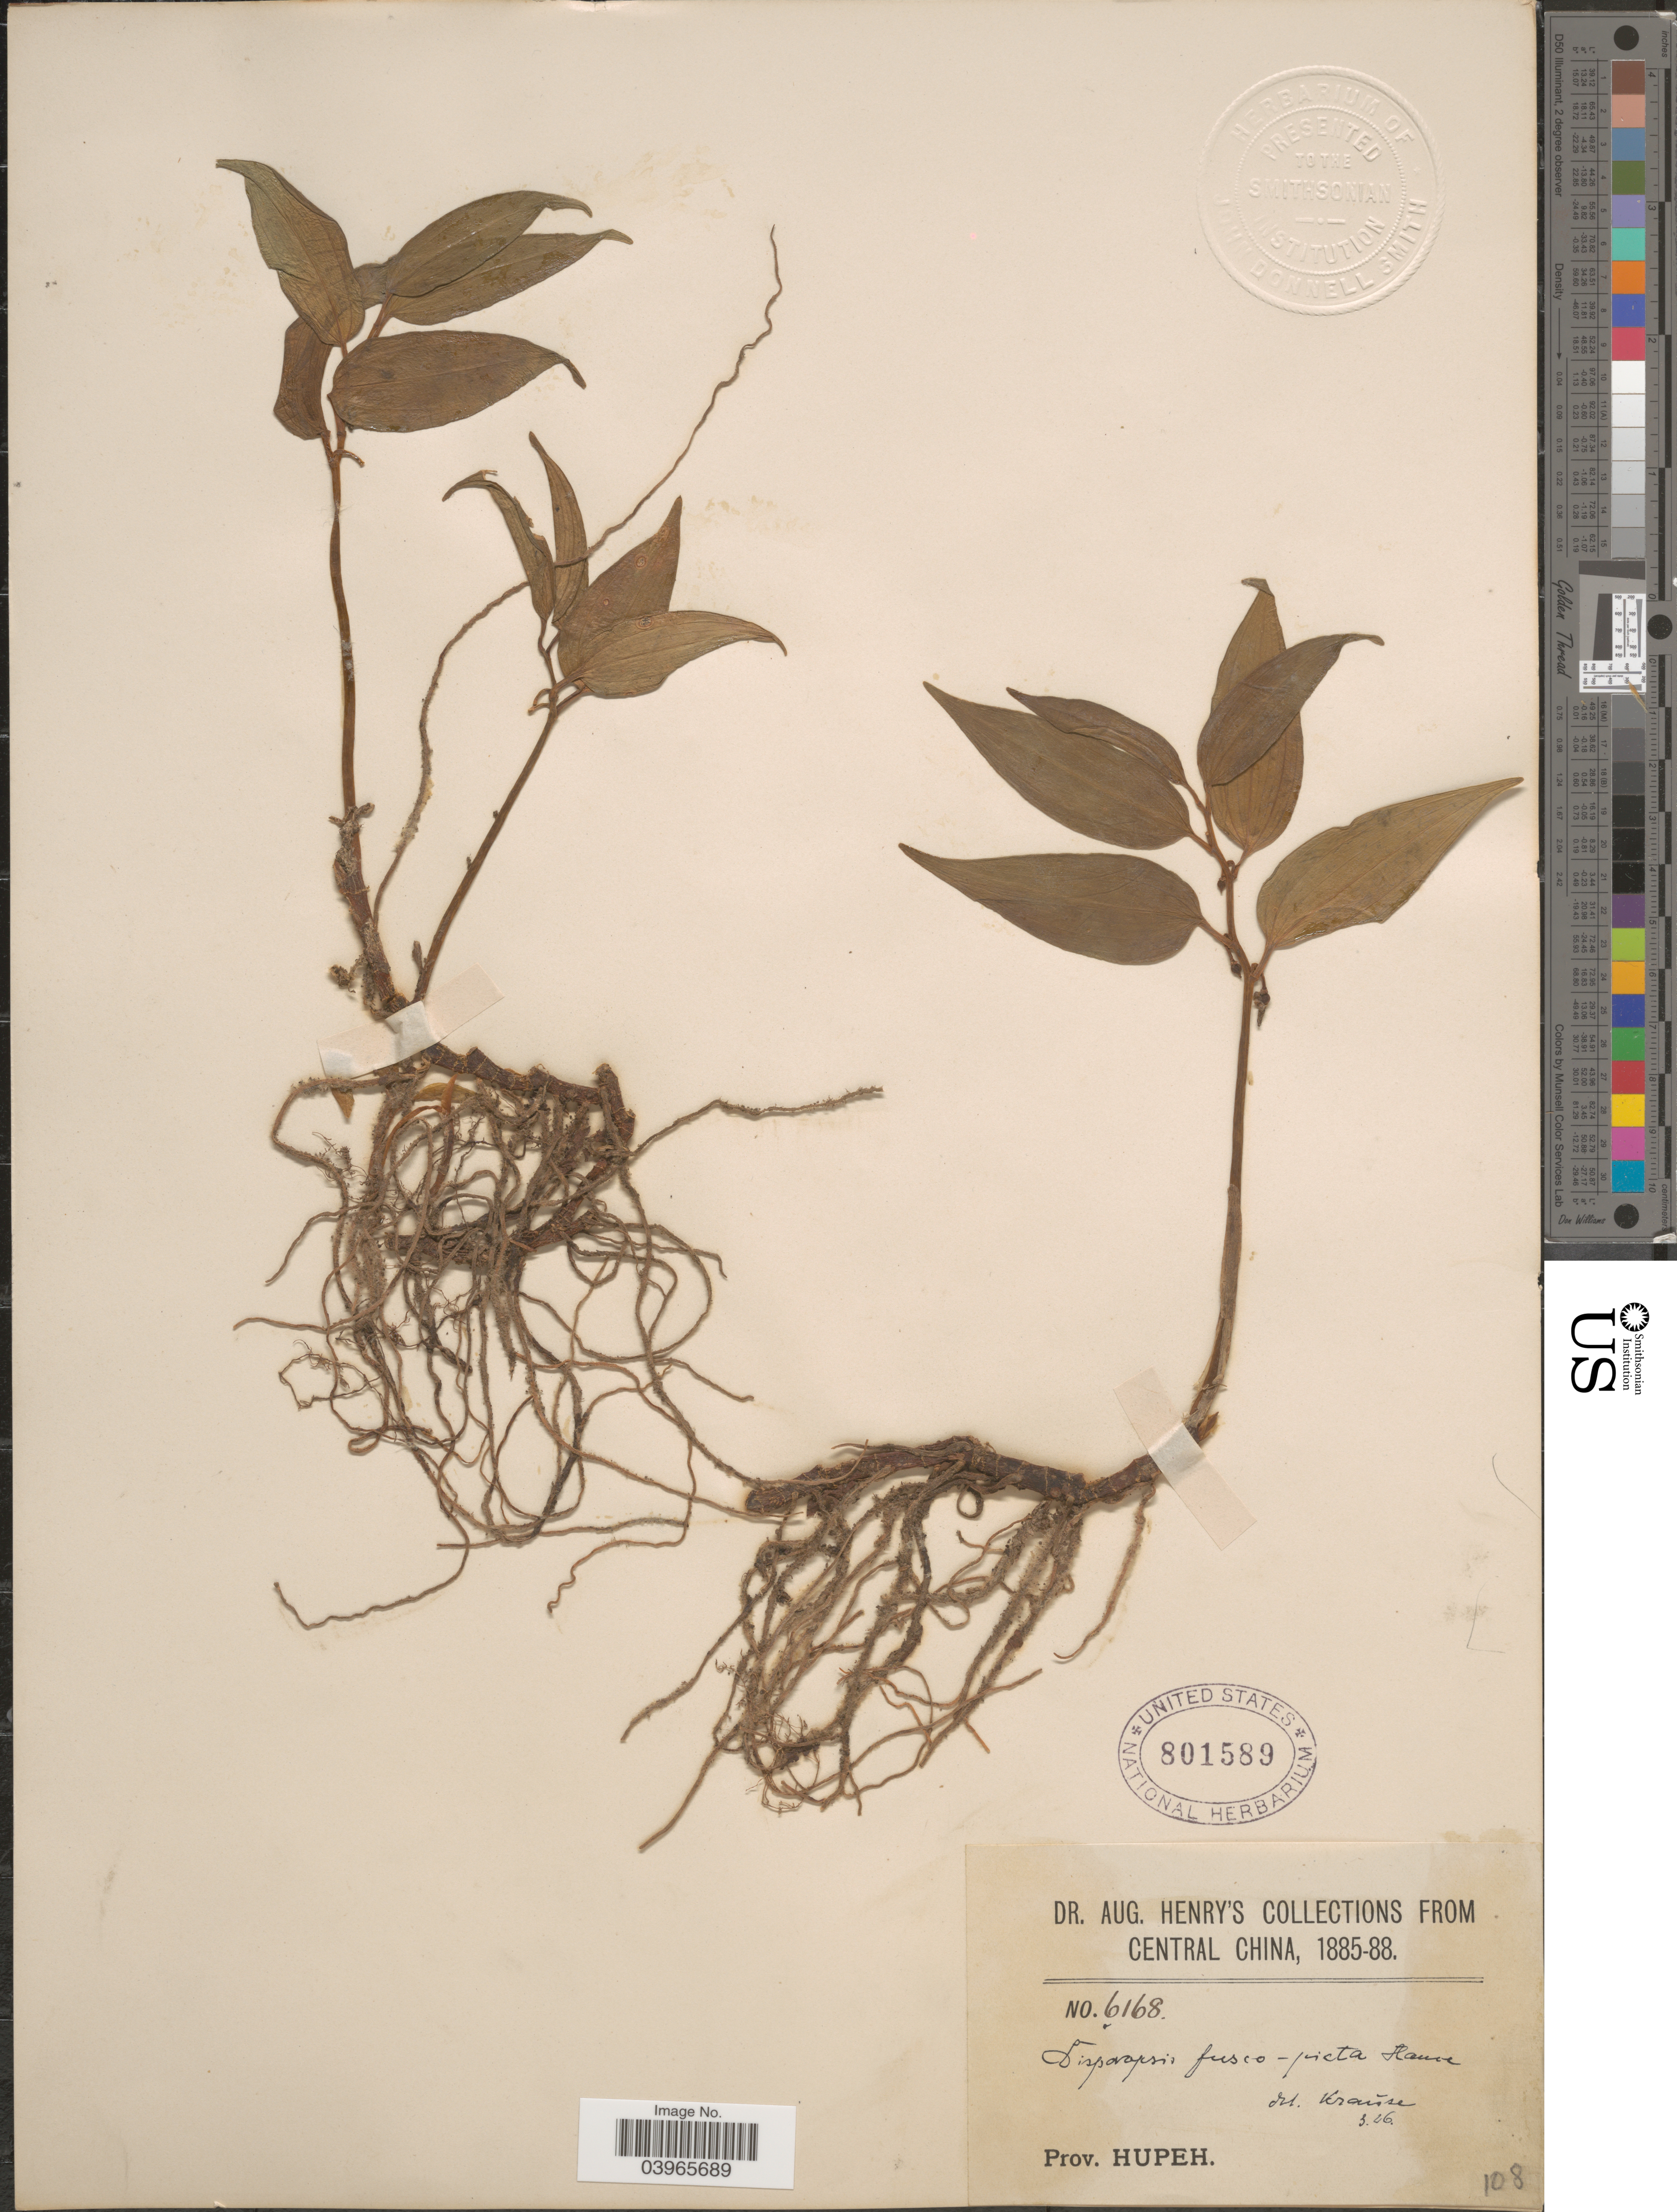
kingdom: Plantae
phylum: Tracheophyta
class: Liliopsida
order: Asparagales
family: Asparagaceae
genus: Disporopsis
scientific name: Disporopsis fuscopicta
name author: Hance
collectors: A. Henry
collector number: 6168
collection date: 1885/1888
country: China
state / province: Hubei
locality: Central China. Prov. Hupeh.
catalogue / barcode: US 801589